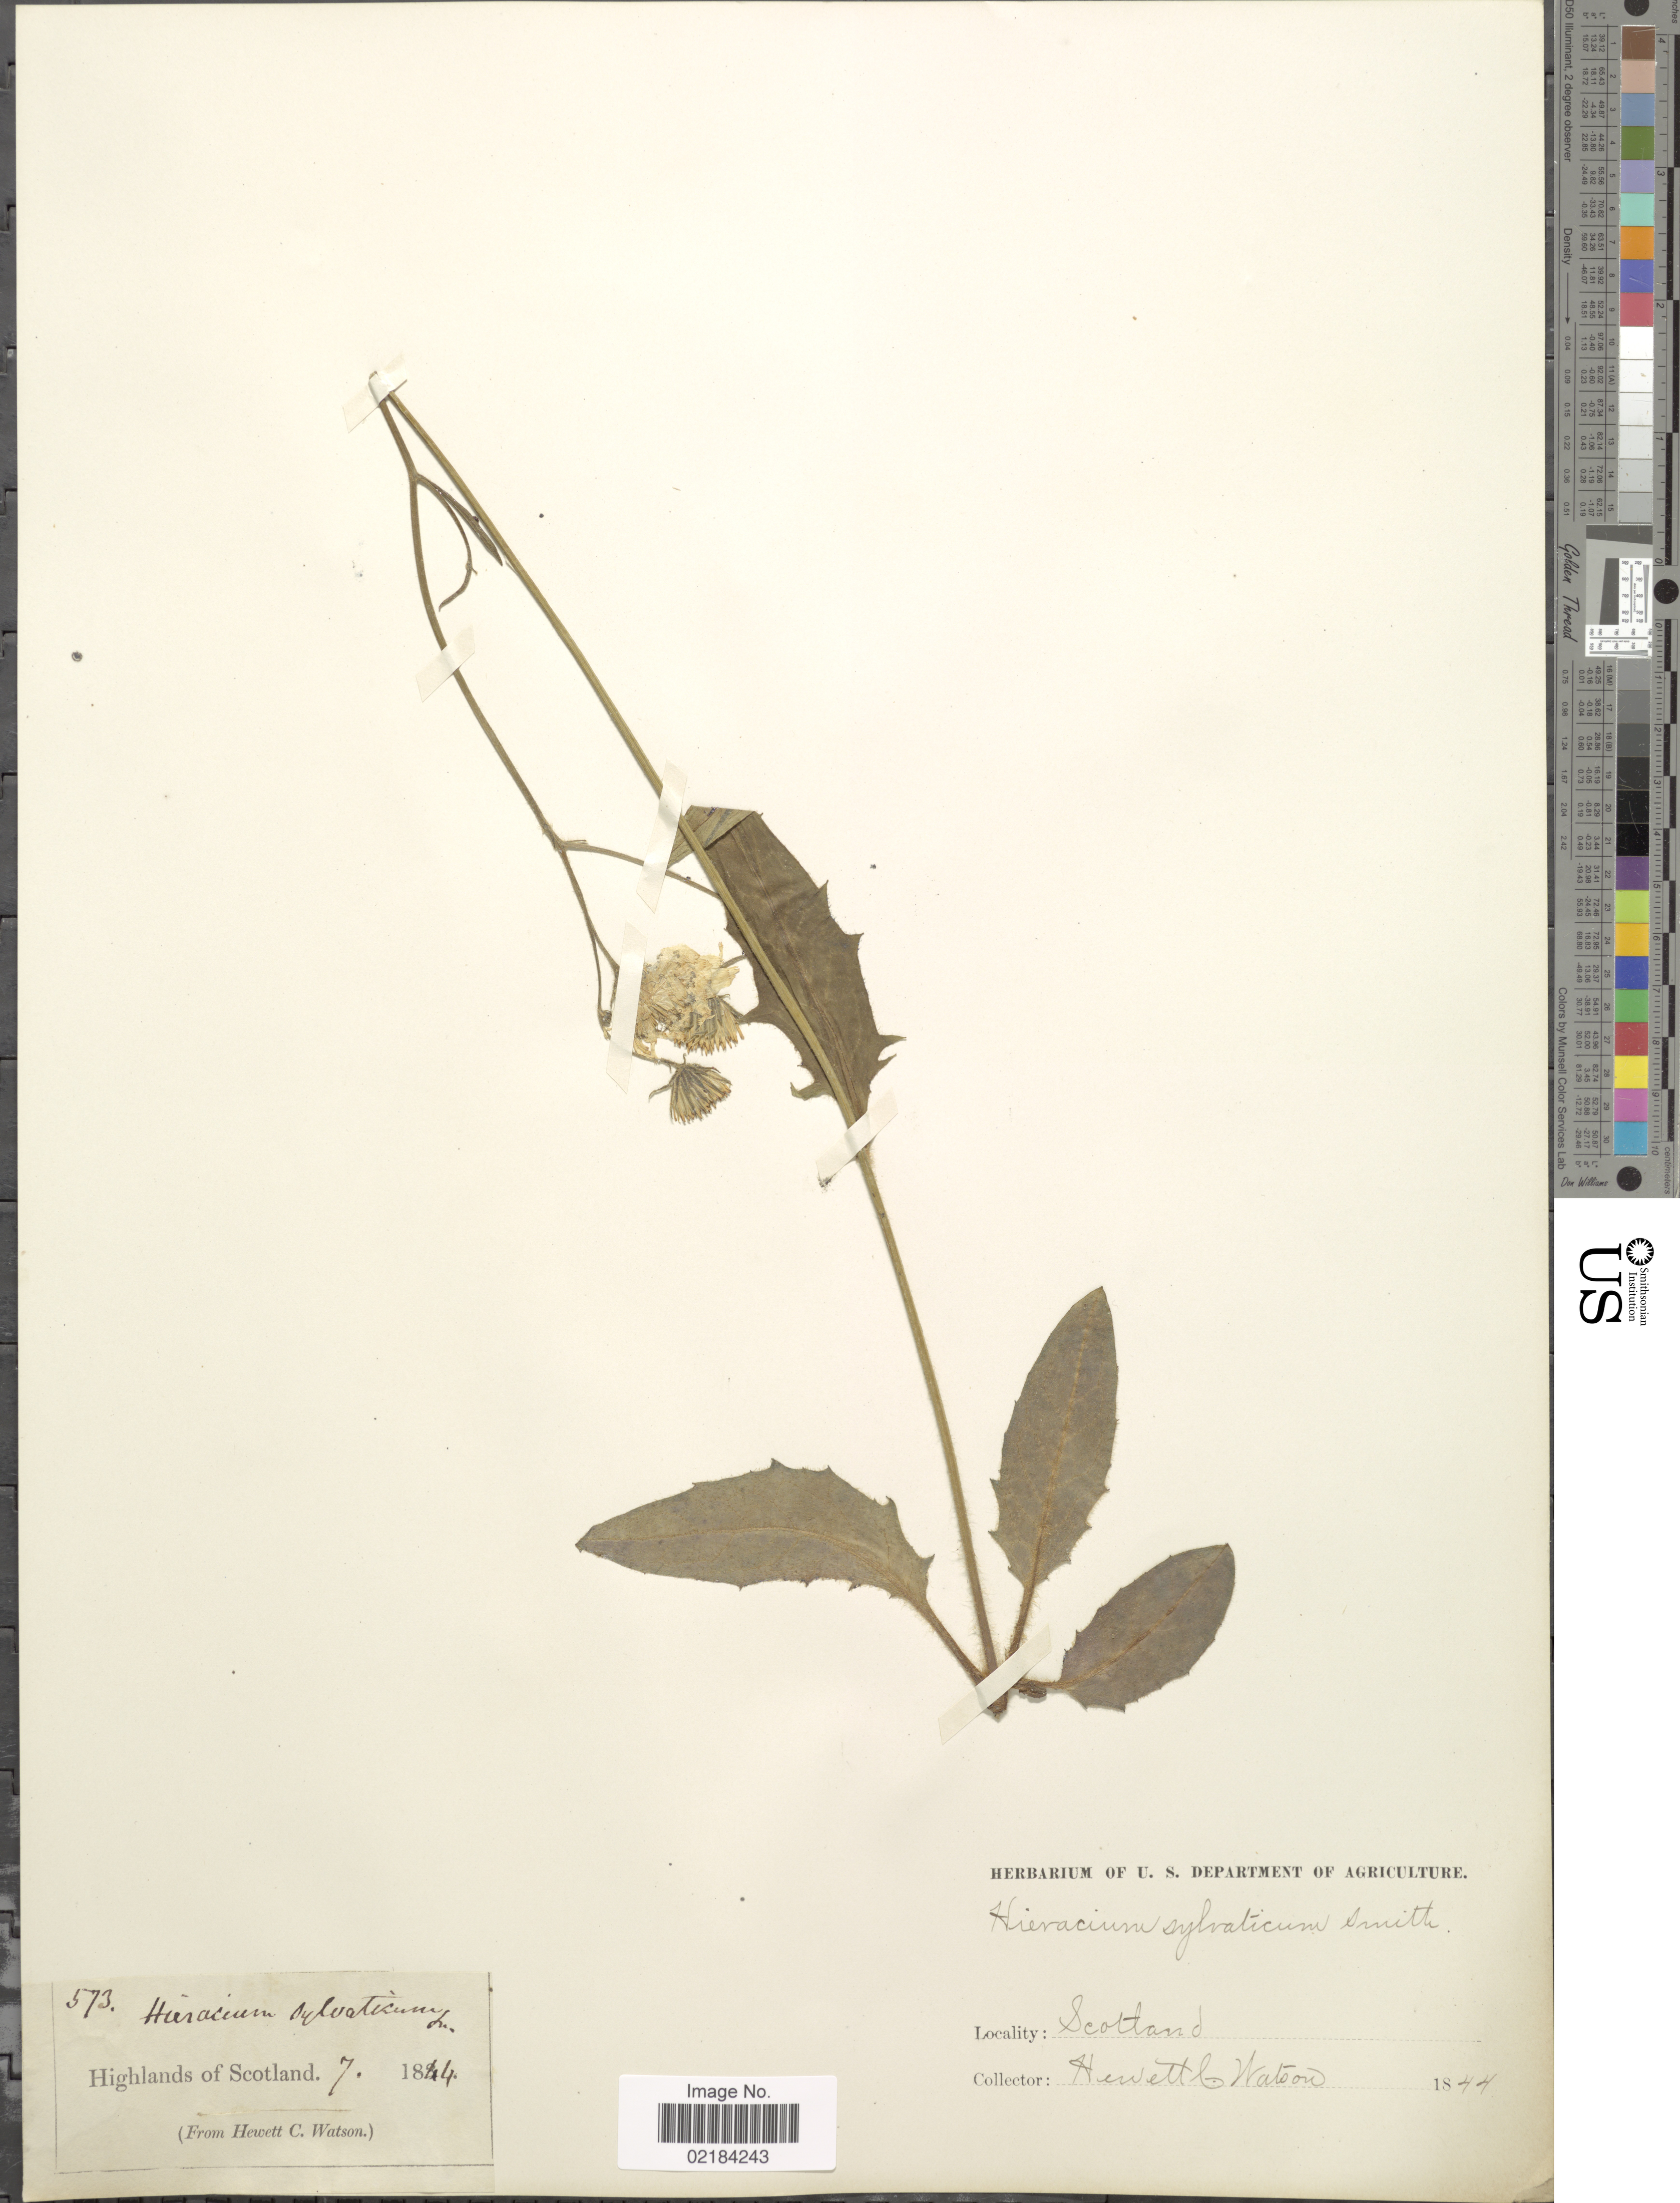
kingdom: Plantae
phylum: Tracheophyta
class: Magnoliopsida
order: Asterales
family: Asteraceae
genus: Hieracium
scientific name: Hieracium sylvaticum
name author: (L.) Gouan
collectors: H. Watson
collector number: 573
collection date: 1844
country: United Kingdom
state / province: Scotland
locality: Highlands of Scotland